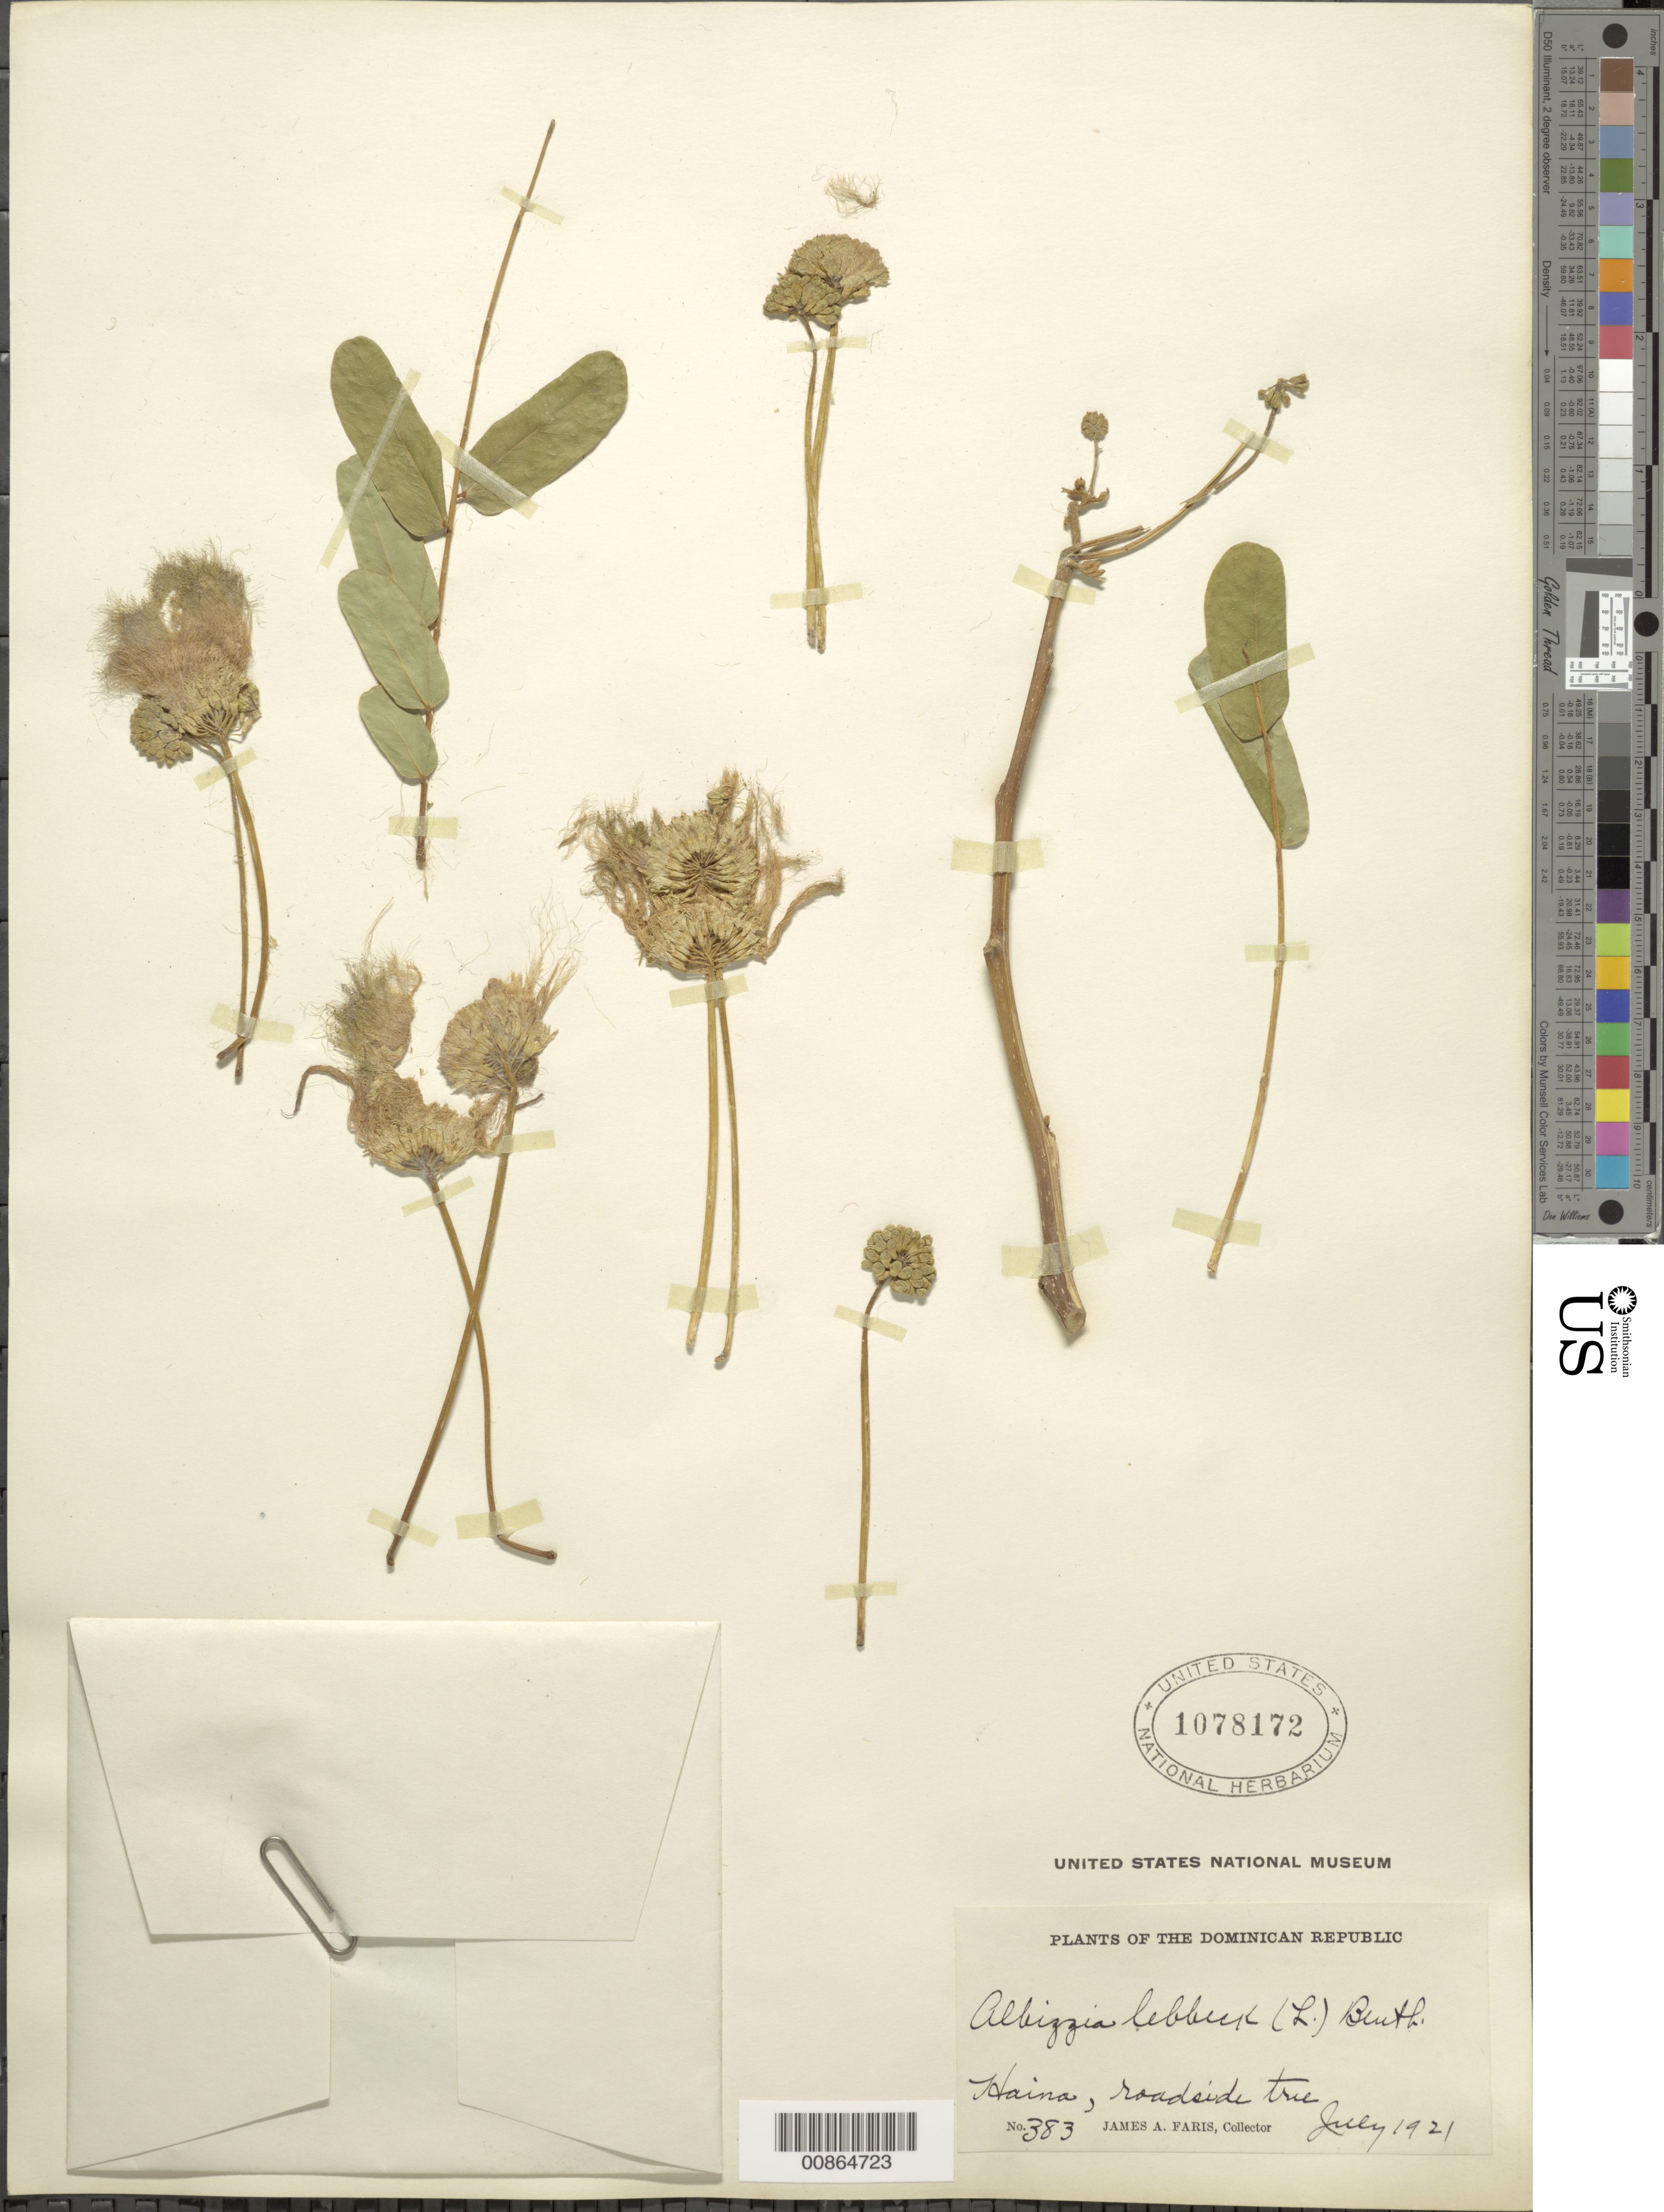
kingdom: Plantae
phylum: Tracheophyta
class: Magnoliopsida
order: Fabales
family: Fabaceae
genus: Albizia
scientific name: Albizia lebbeck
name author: (L.) Benth.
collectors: J. Faris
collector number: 383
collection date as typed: Jul 1921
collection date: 1921-07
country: Dominican Republic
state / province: San Cristóbal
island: Hispaniola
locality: Haina.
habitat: Roadside.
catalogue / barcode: US 1078172